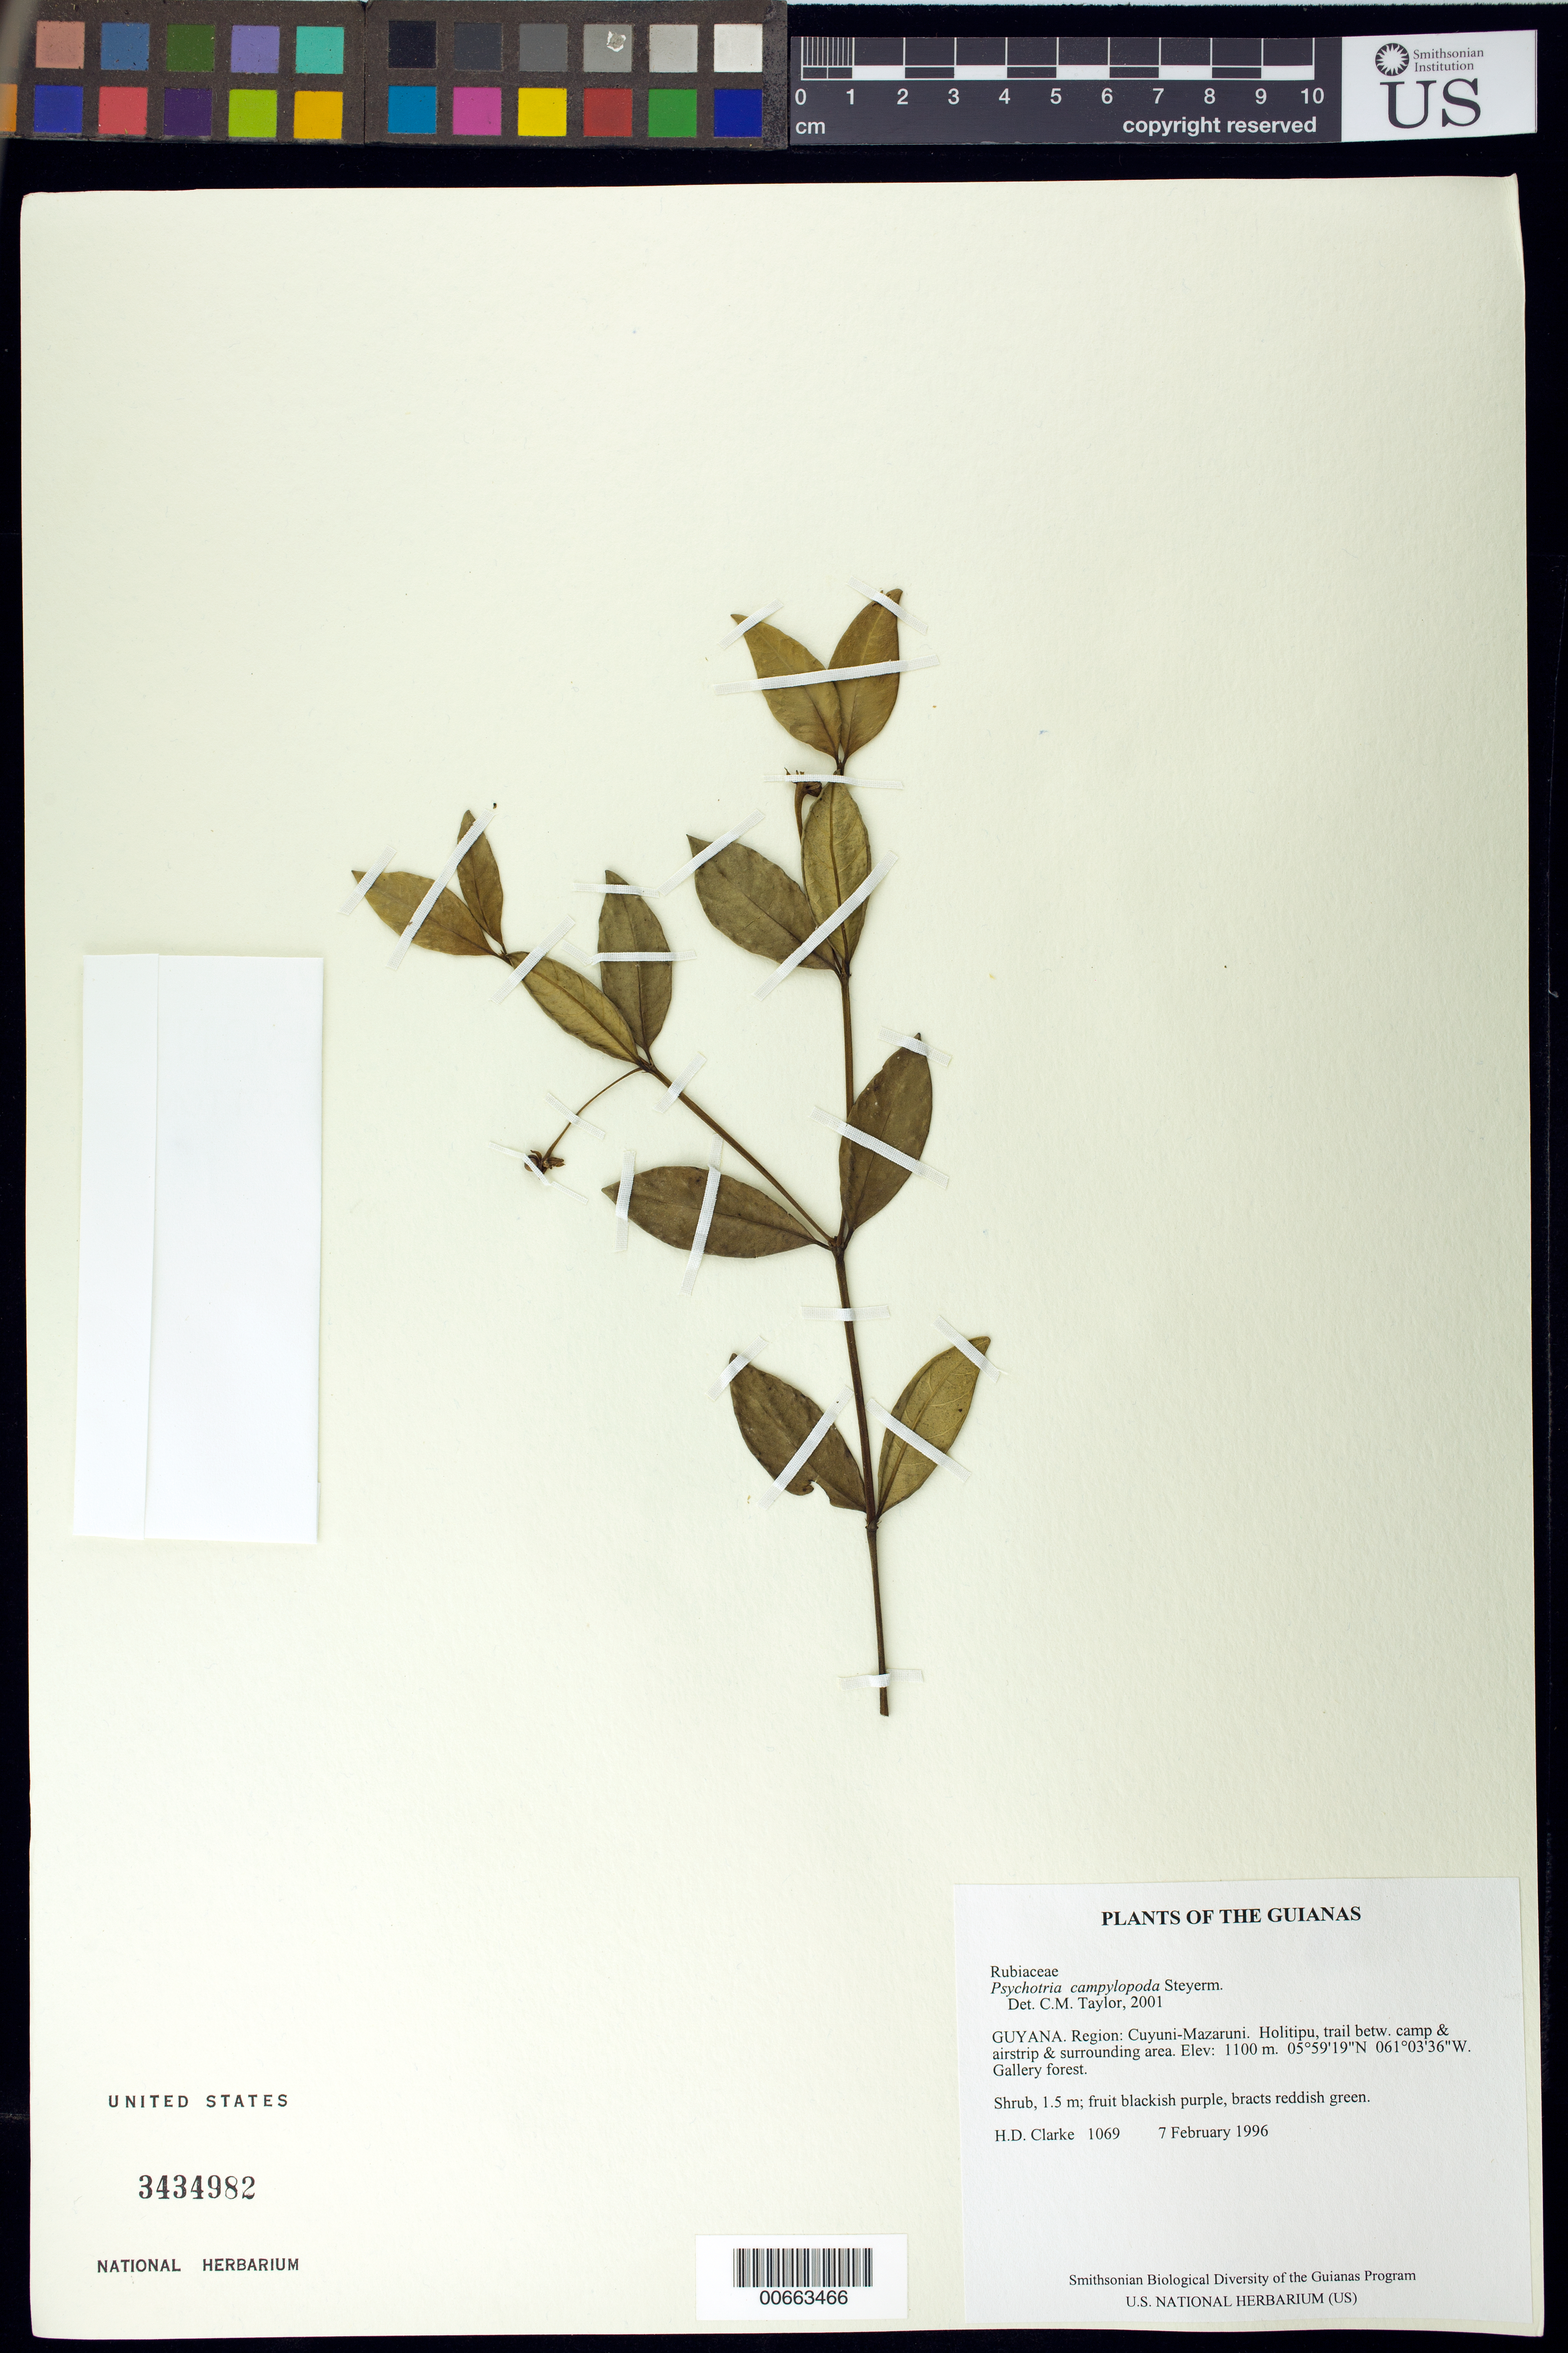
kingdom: Plantae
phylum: Tracheophyta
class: Magnoliopsida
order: Gentianales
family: Rubiaceae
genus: Palicourea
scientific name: Palicourea campylopoda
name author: (Standl.) Delprete & J.H. Kirkbr.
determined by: Kirkbride, J. H., Jr.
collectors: H. D. Clarke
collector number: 1069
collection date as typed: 7 February 1996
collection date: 1996-02-07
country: Guyana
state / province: Cuyuni-Mazaruni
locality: Holitipu, trail between camp & airstrip & surrounding area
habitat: Gallery forest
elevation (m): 1100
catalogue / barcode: US 3434982